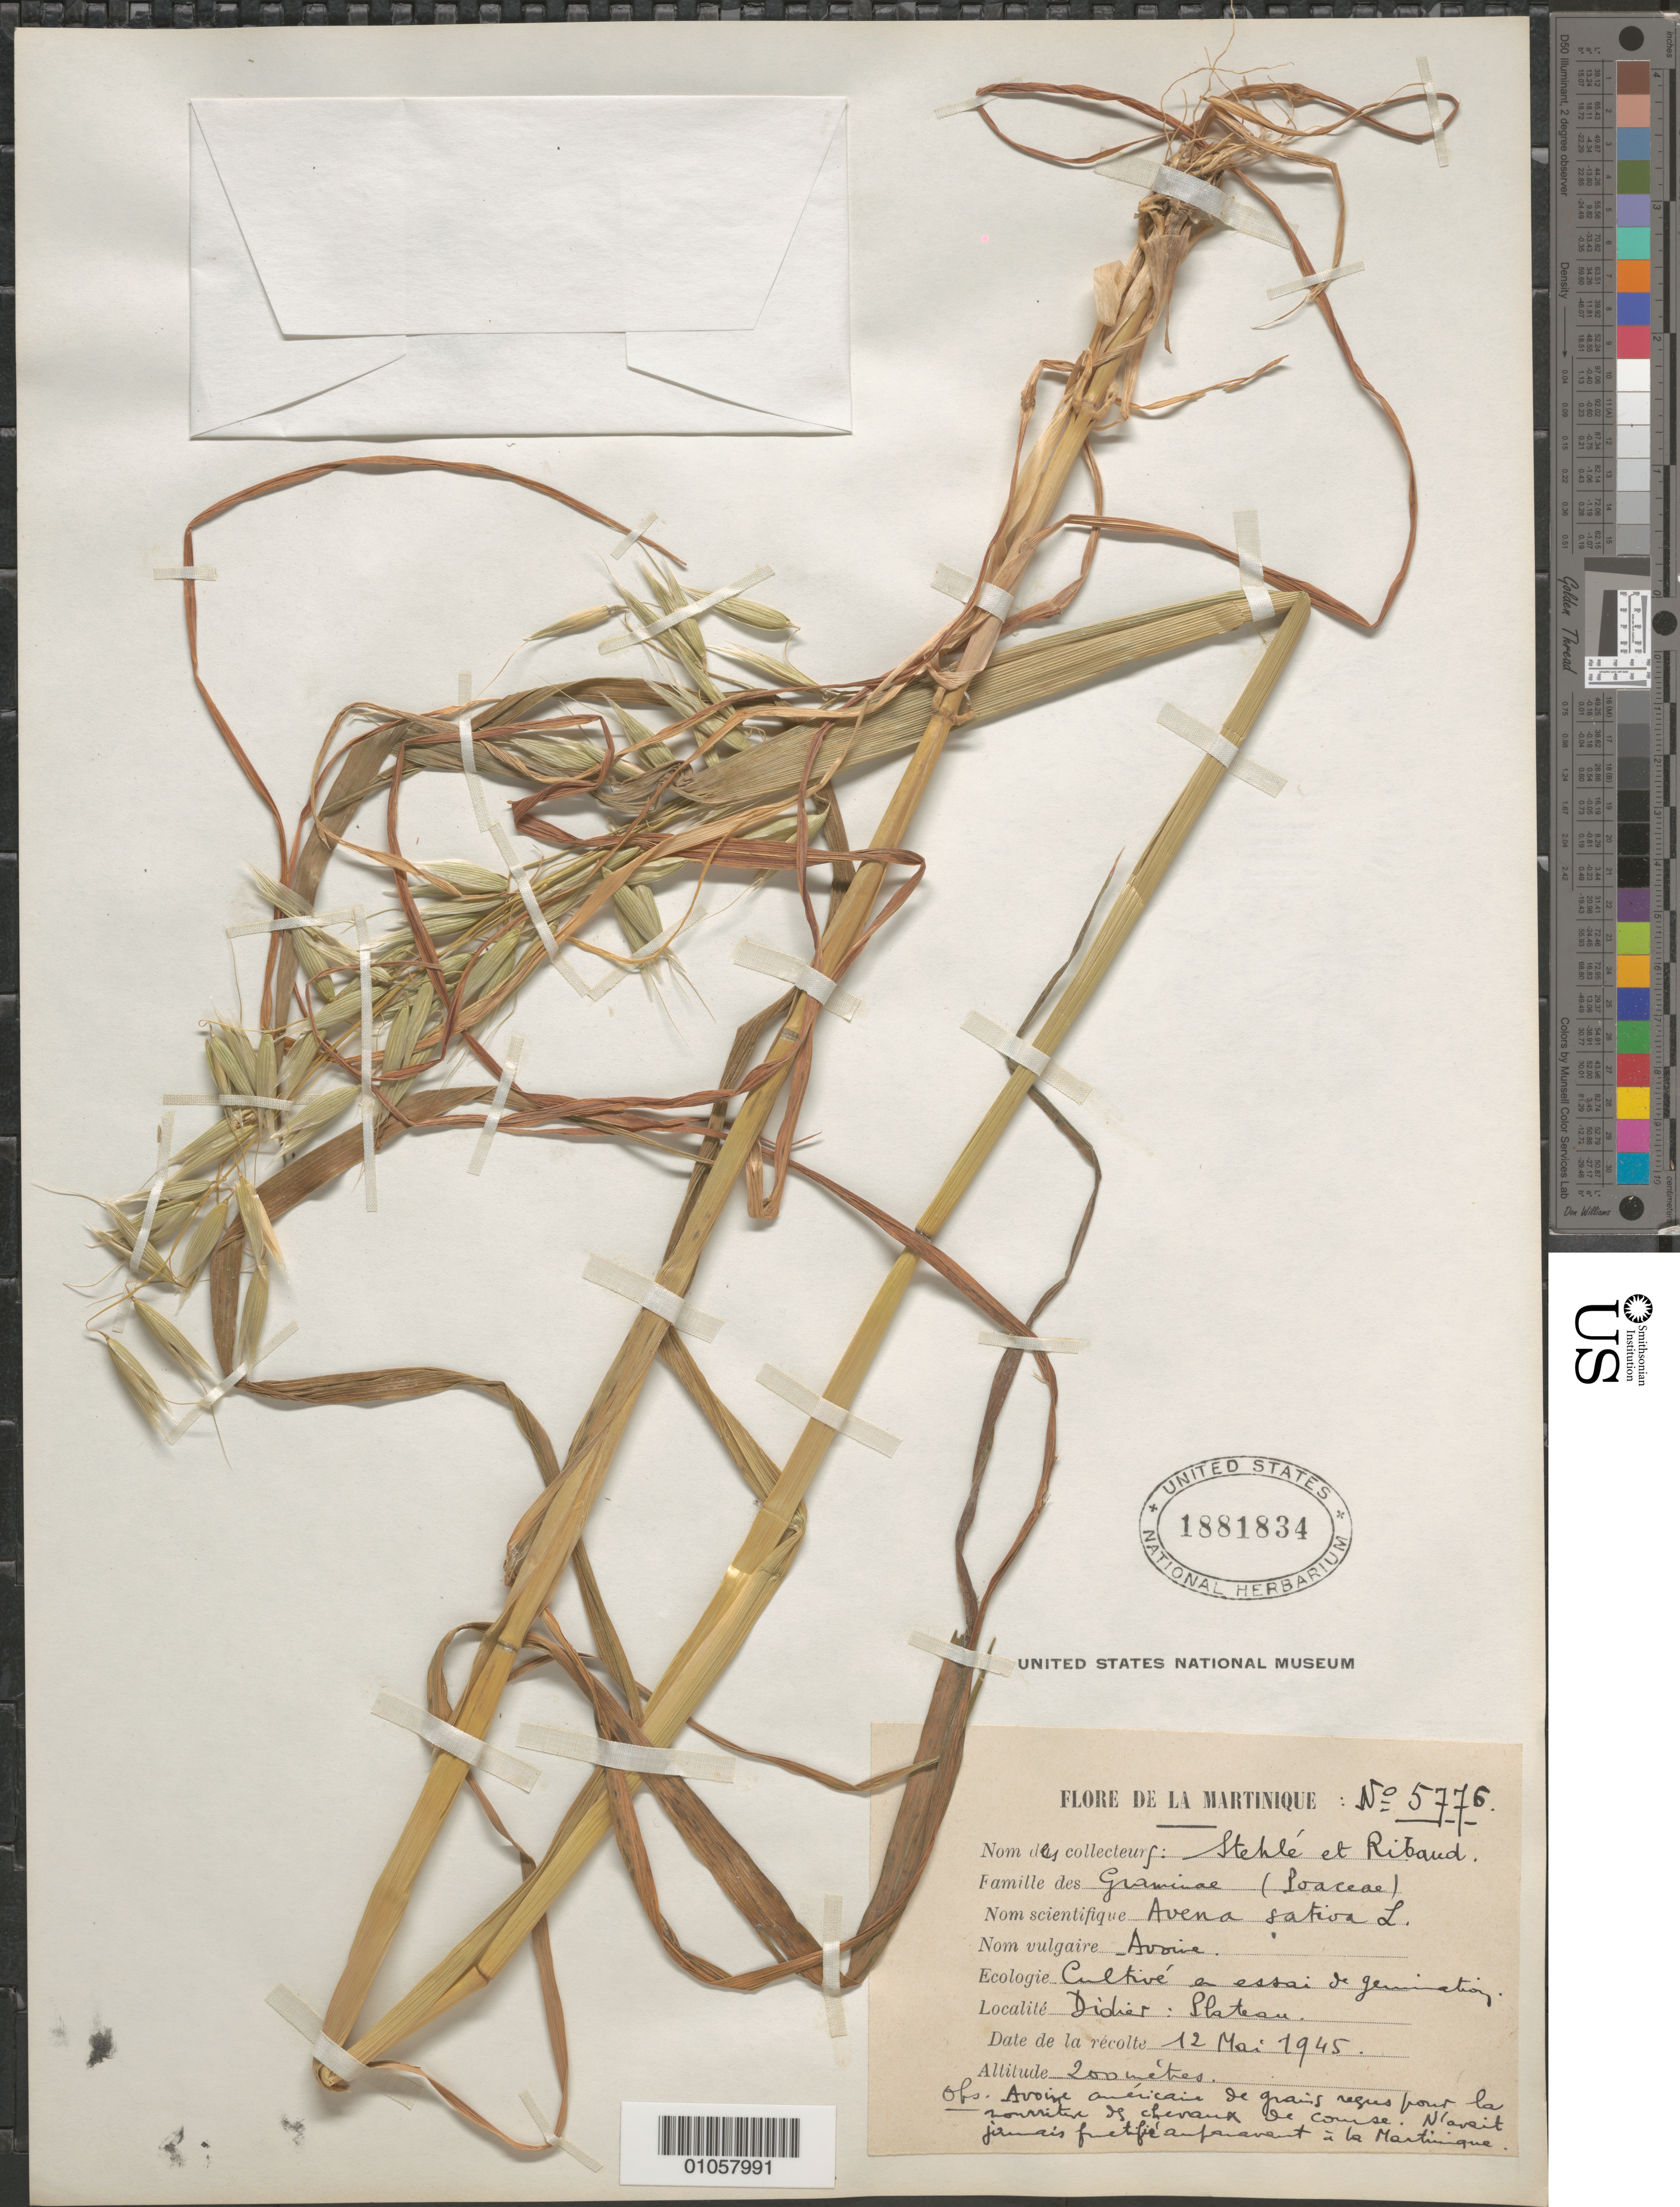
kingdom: Plantae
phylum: Tracheophyta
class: Liliopsida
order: Poales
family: Poaceae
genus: Avena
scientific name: Avena sativa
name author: L.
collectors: H. Stehlé & -. Ribaud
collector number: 5776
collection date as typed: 12 May 1945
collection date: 1945-05-12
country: Martinique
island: Martinique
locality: Didier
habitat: Cultivé a essai de germination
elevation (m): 200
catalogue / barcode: US 1881834